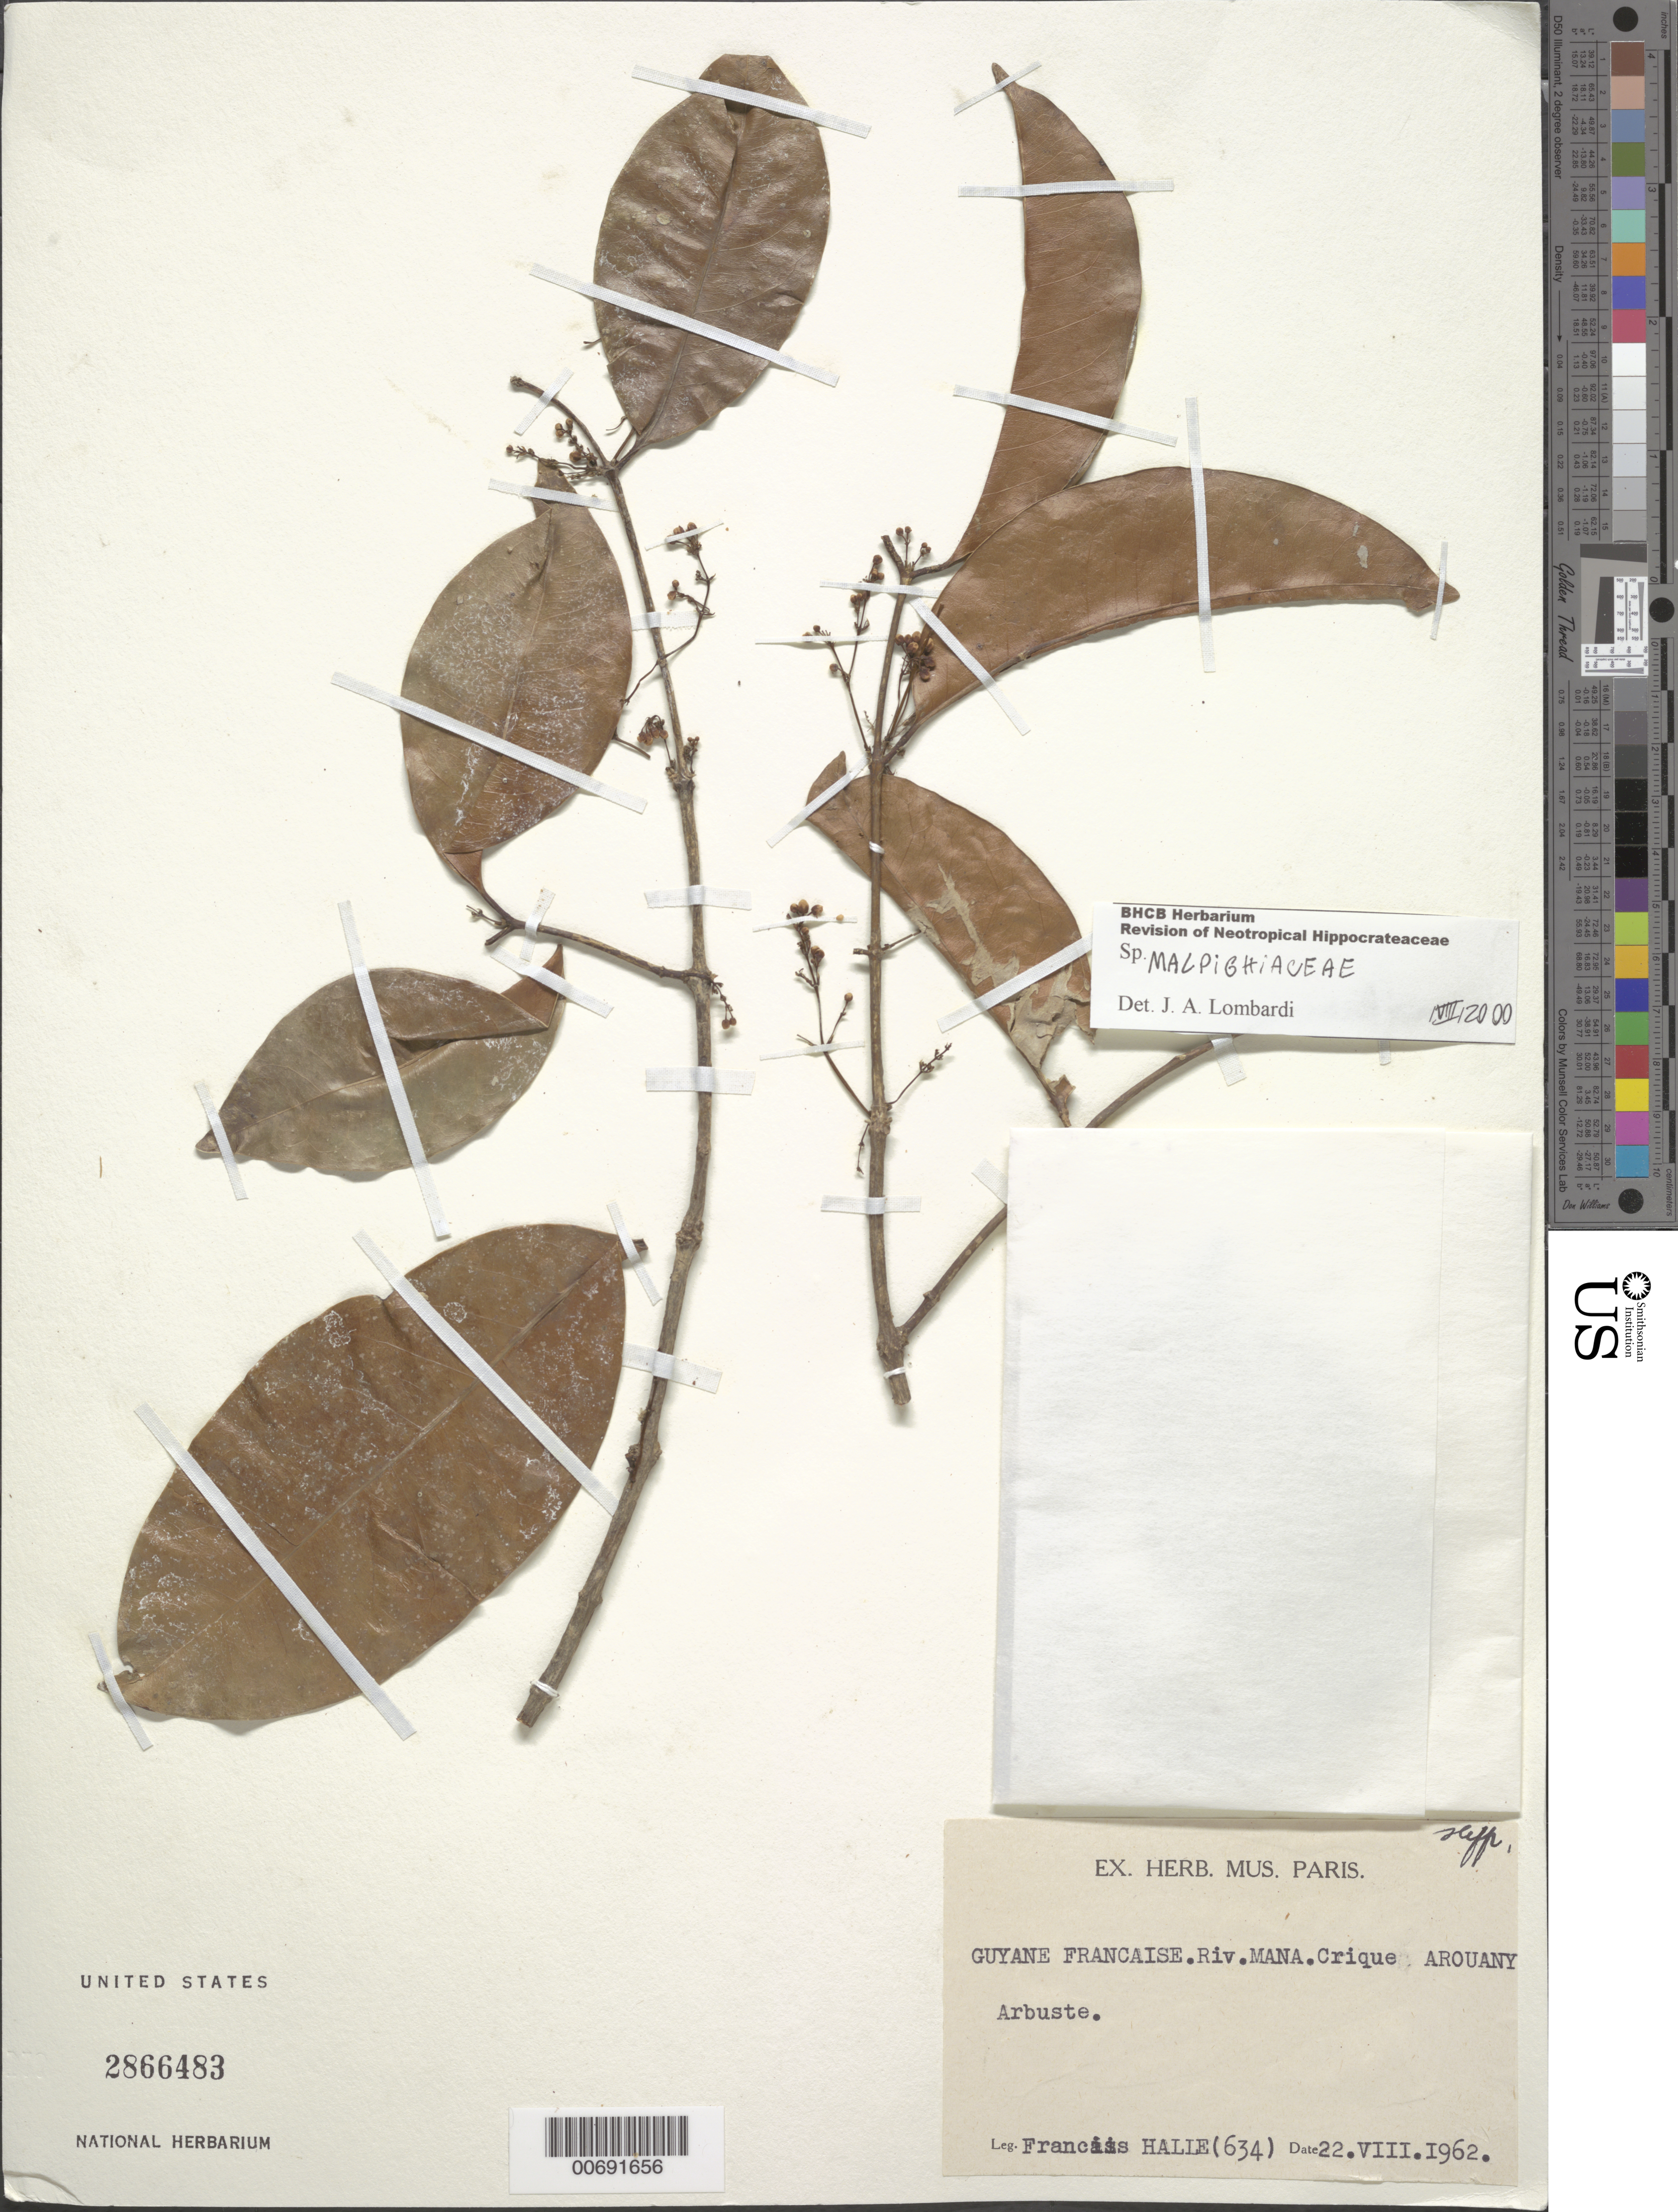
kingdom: Plantae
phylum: Tracheophyta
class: Magnoliopsida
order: Malpighiales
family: Malpighiaceae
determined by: Lombardi, Julio A.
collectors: F. Hallé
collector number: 634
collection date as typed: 22-Aug-62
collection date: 1962-08-22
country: French Guiana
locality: Rivière Mana, Crique Arouany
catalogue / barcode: US 2866483